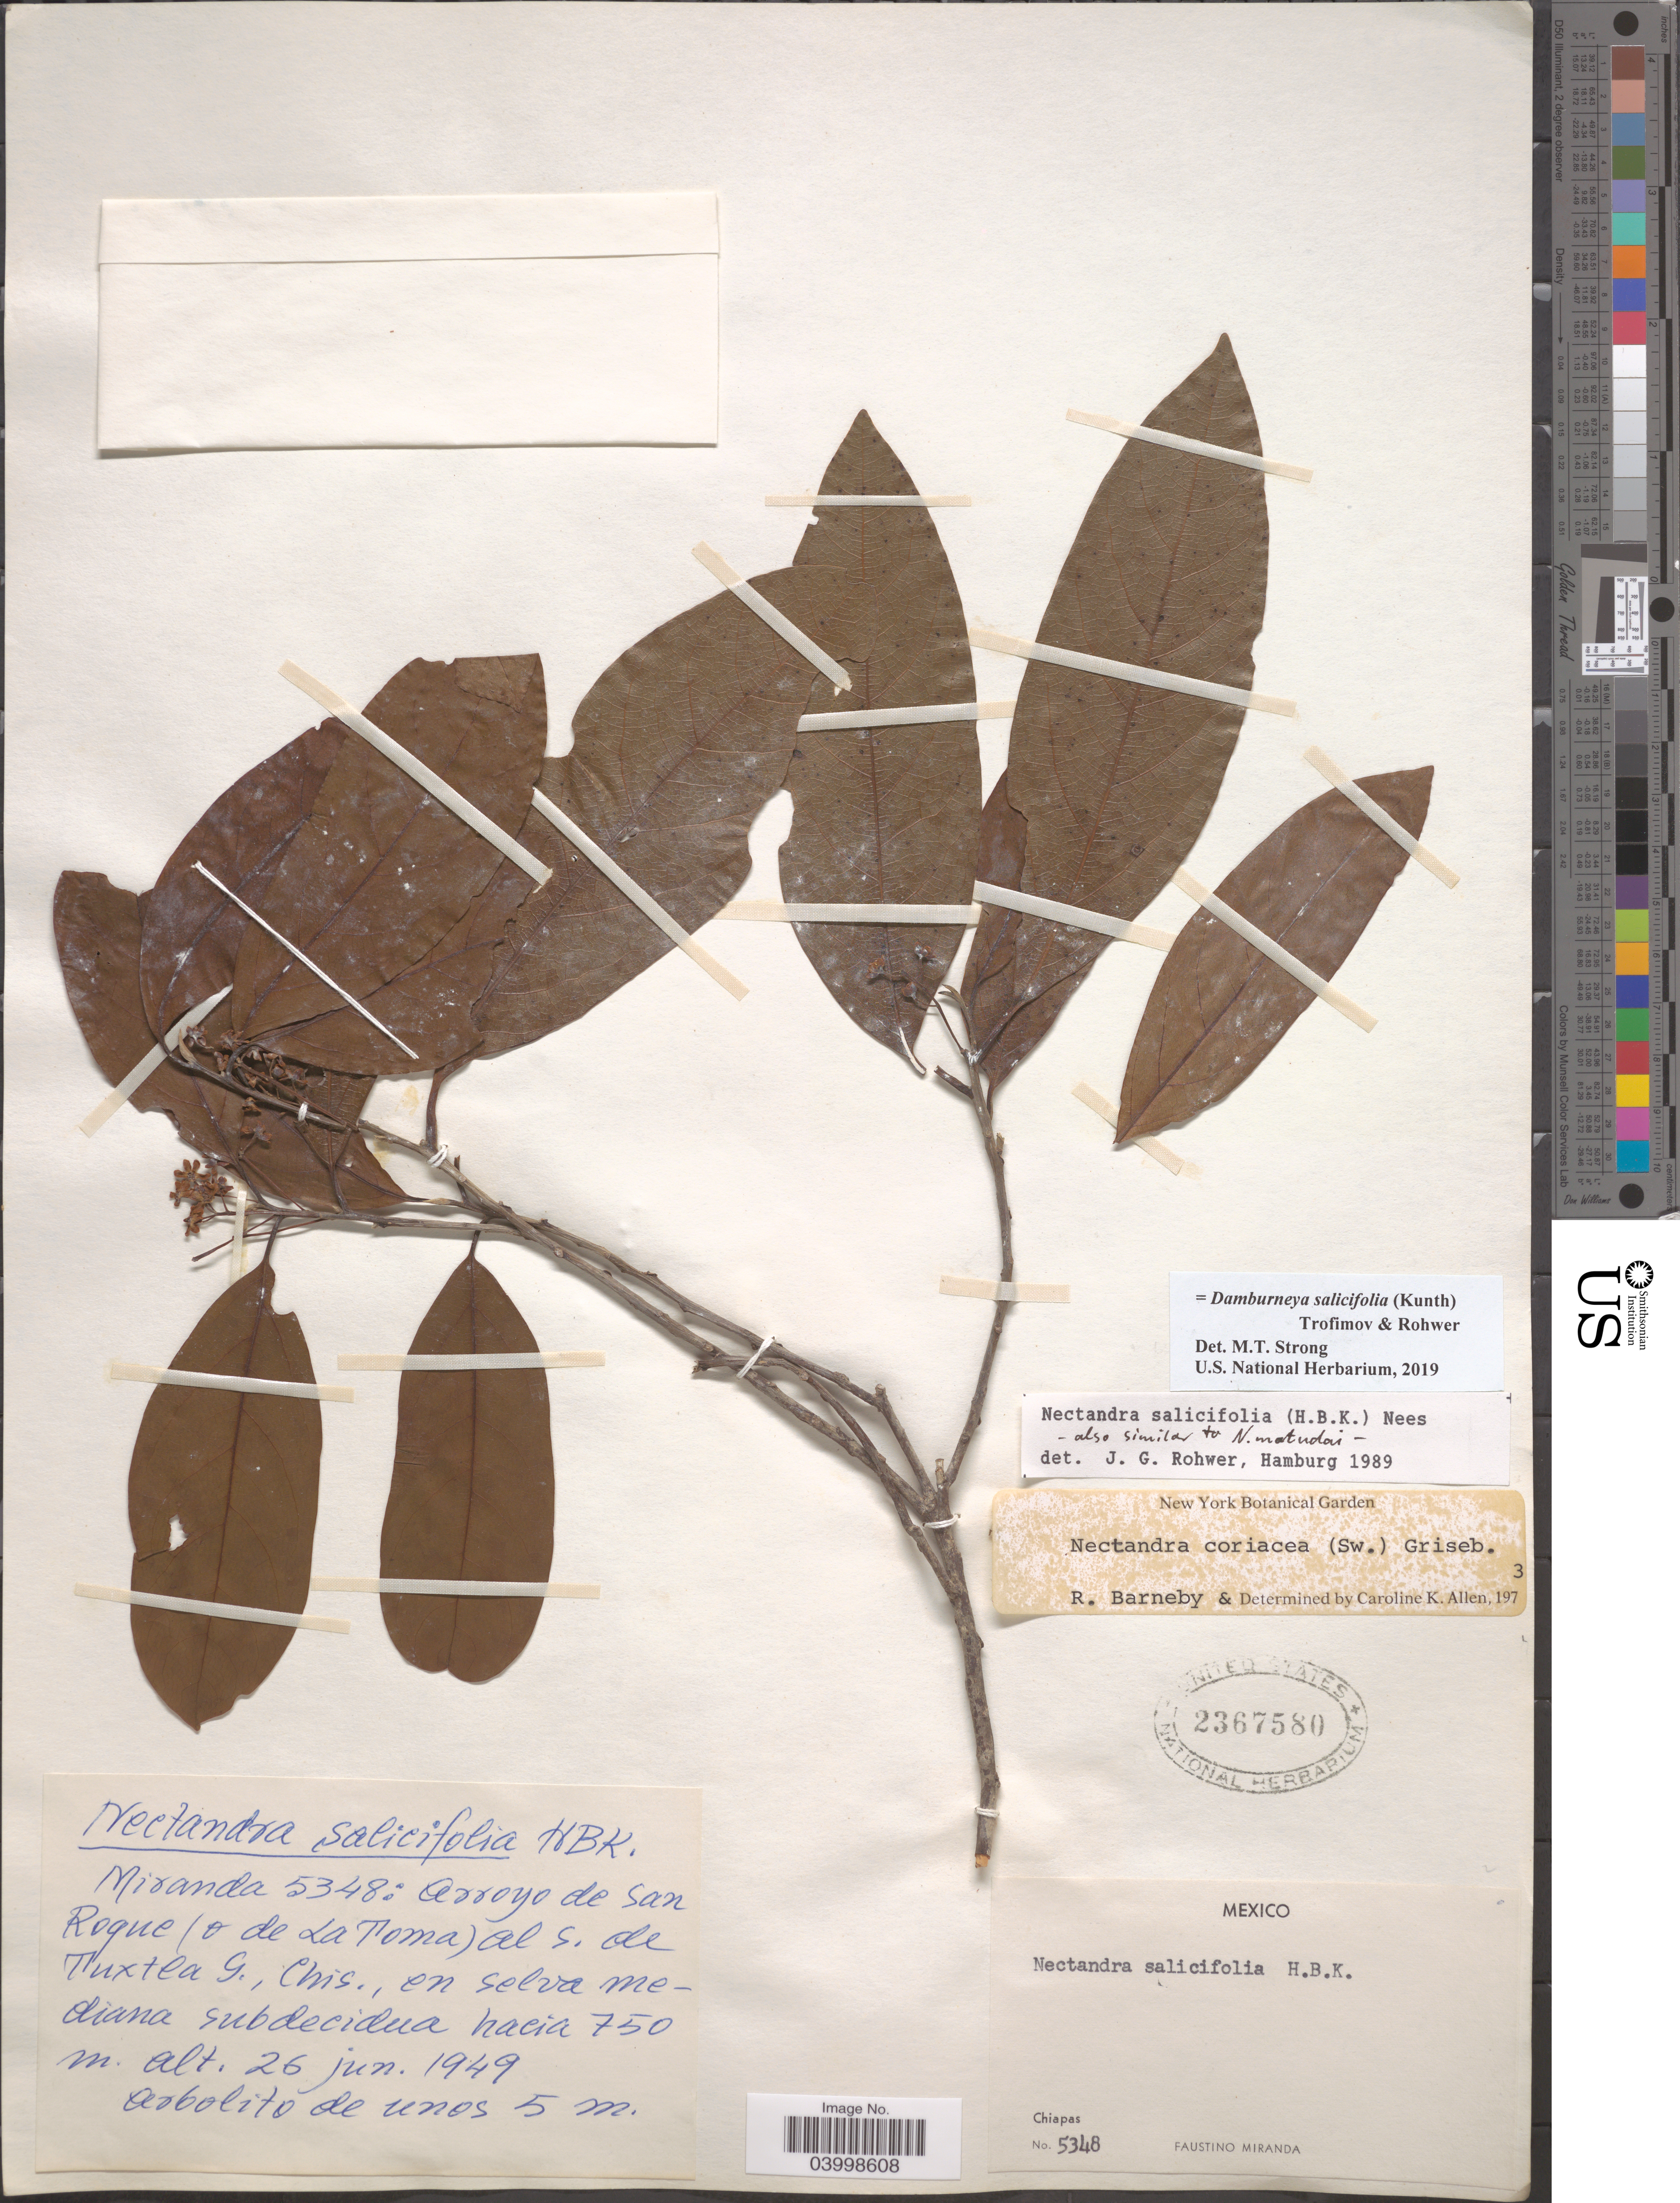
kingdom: Plantae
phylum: Tracheophyta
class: Magnoliopsida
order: Laurales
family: Lauraceae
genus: Damburneya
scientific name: Damburneya salicifolia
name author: (Kunth) Trofimov & Rohwer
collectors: F. Miranda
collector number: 5348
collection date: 1949-06-26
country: Mexico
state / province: Chiapas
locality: Arroyo de San Roque (o de La Toma) al S. de Tuxtla G.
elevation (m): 750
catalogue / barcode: US 2367580